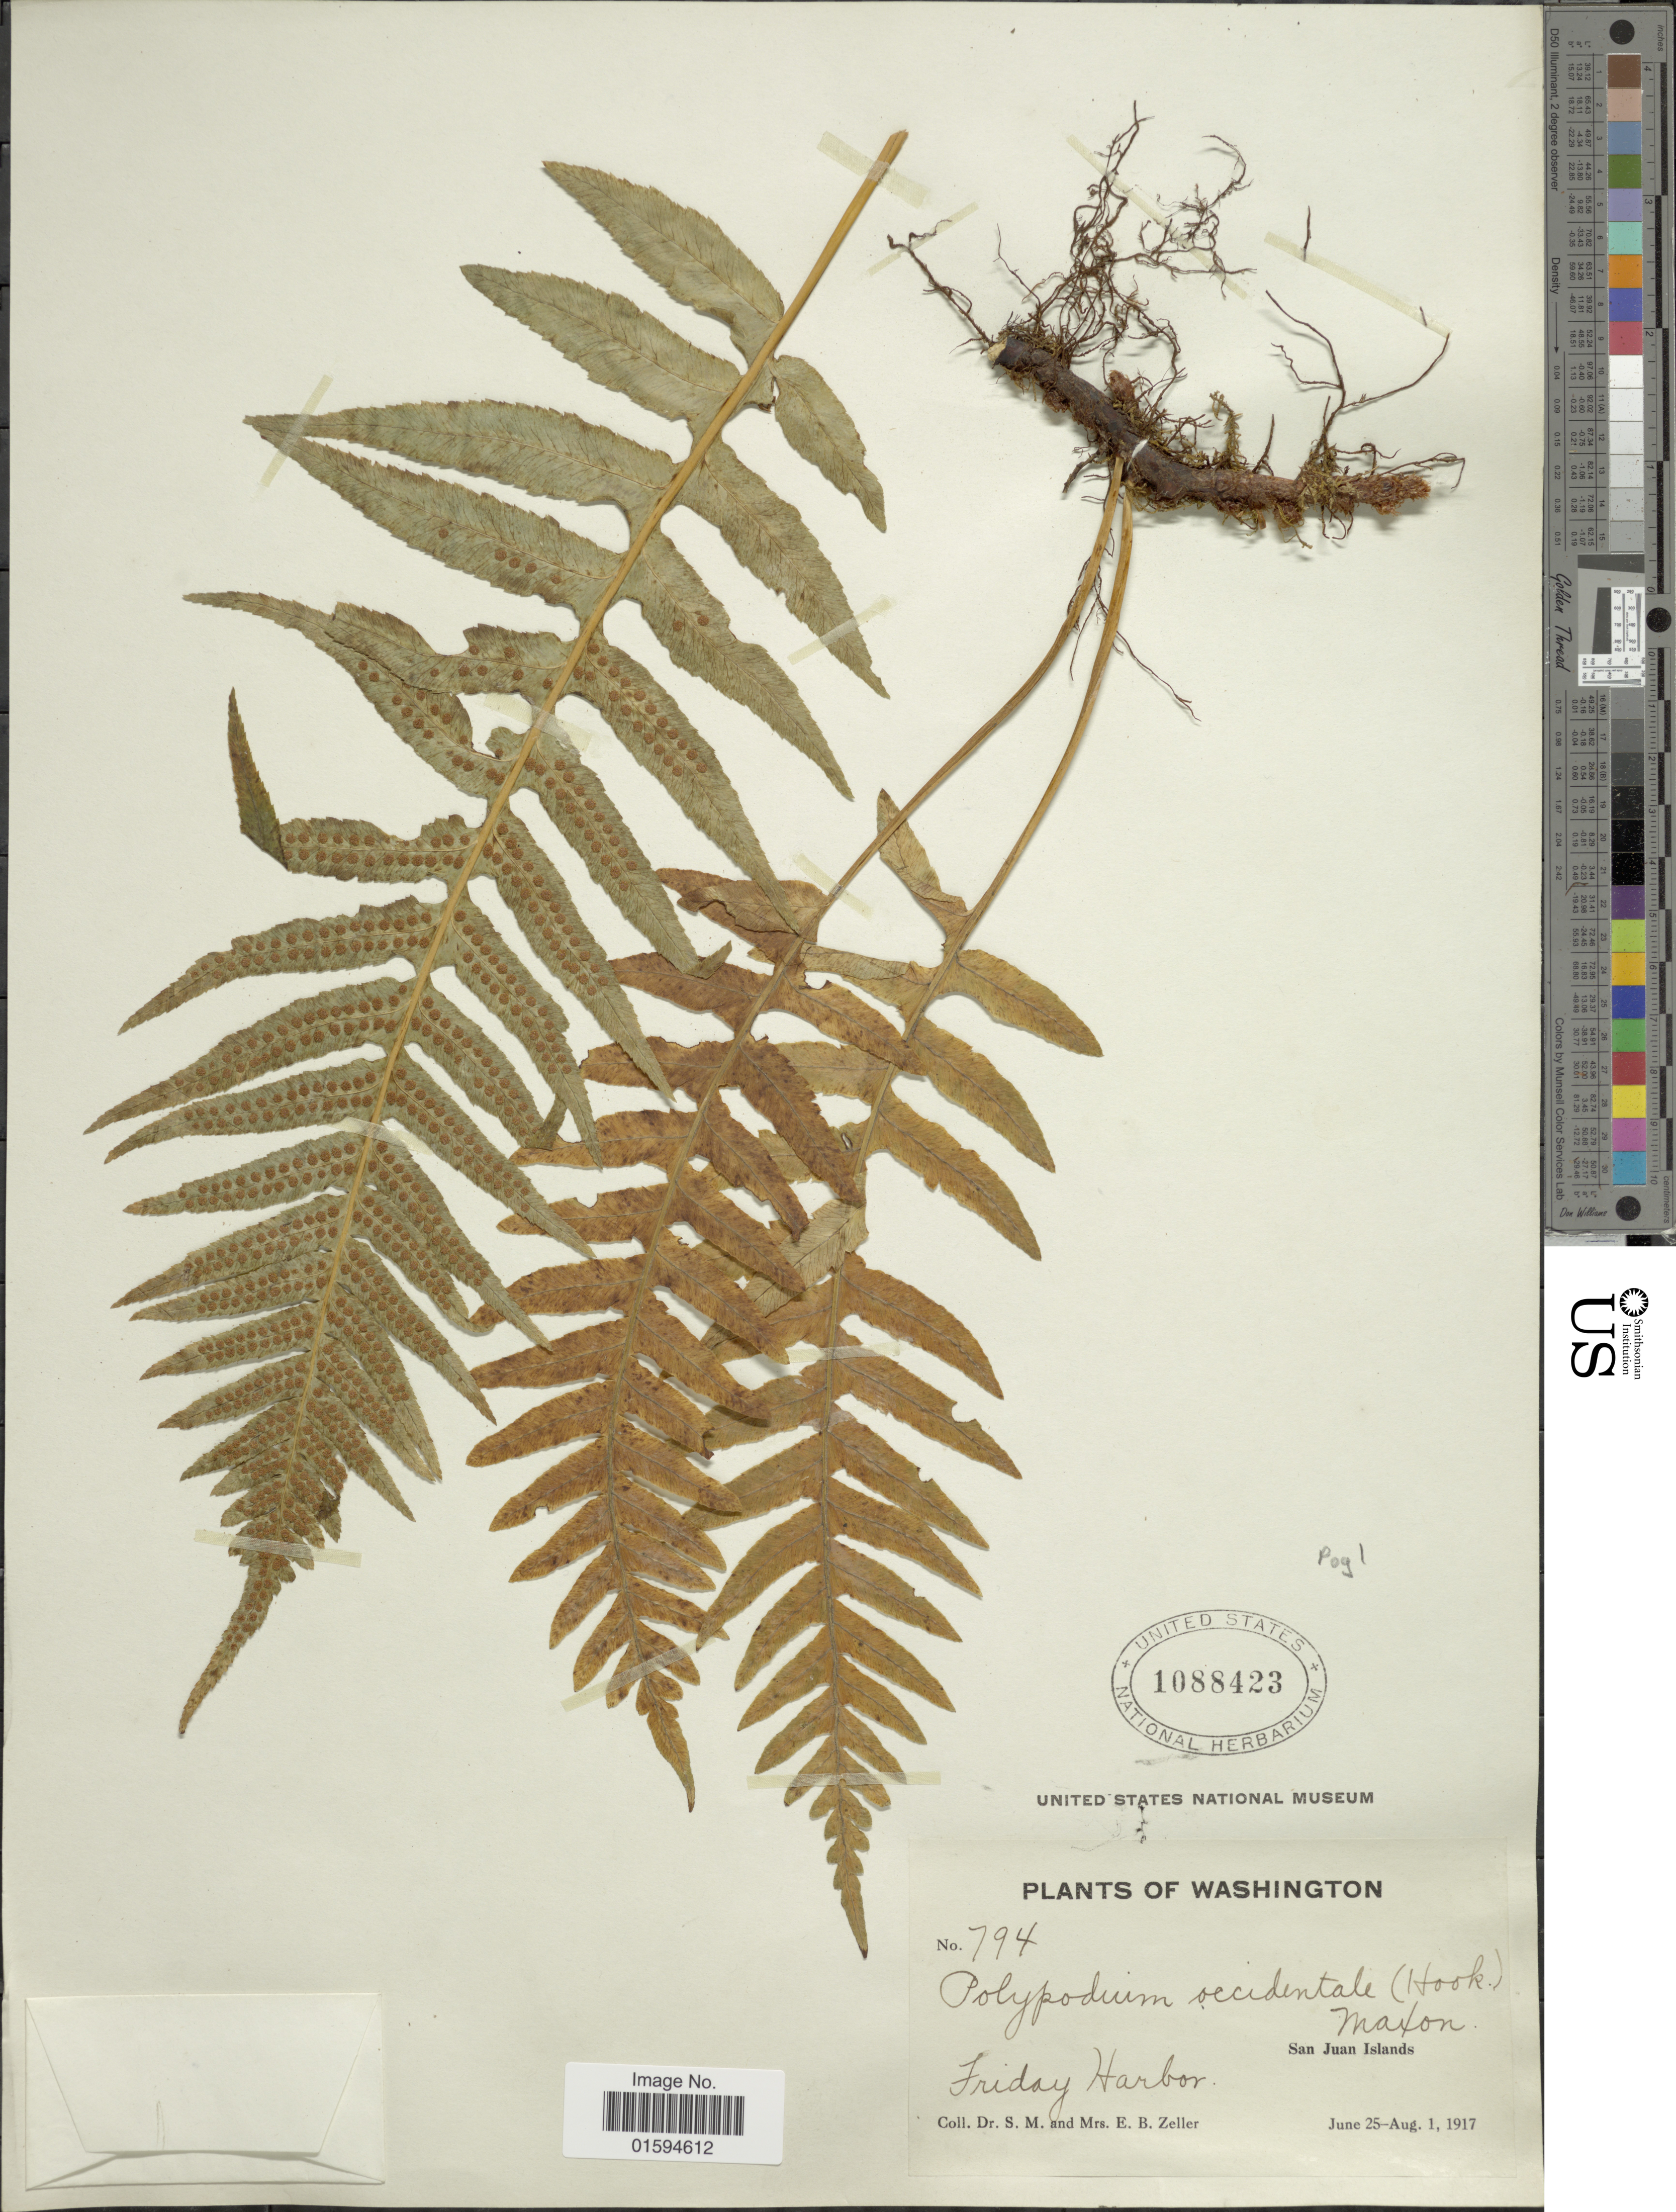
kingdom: Plantae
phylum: Tracheophyta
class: Polypodiopsida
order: Polypodiales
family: Polypodiaceae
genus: Polypodium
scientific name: Polypodium glycyrrhiza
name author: D.C. Eaton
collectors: S. Zeller & E. Zeller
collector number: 794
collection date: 1917-06-25/1917-08-01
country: United States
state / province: Washington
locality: San Juan Islands, Friday Harbor.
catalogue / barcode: US 1088423